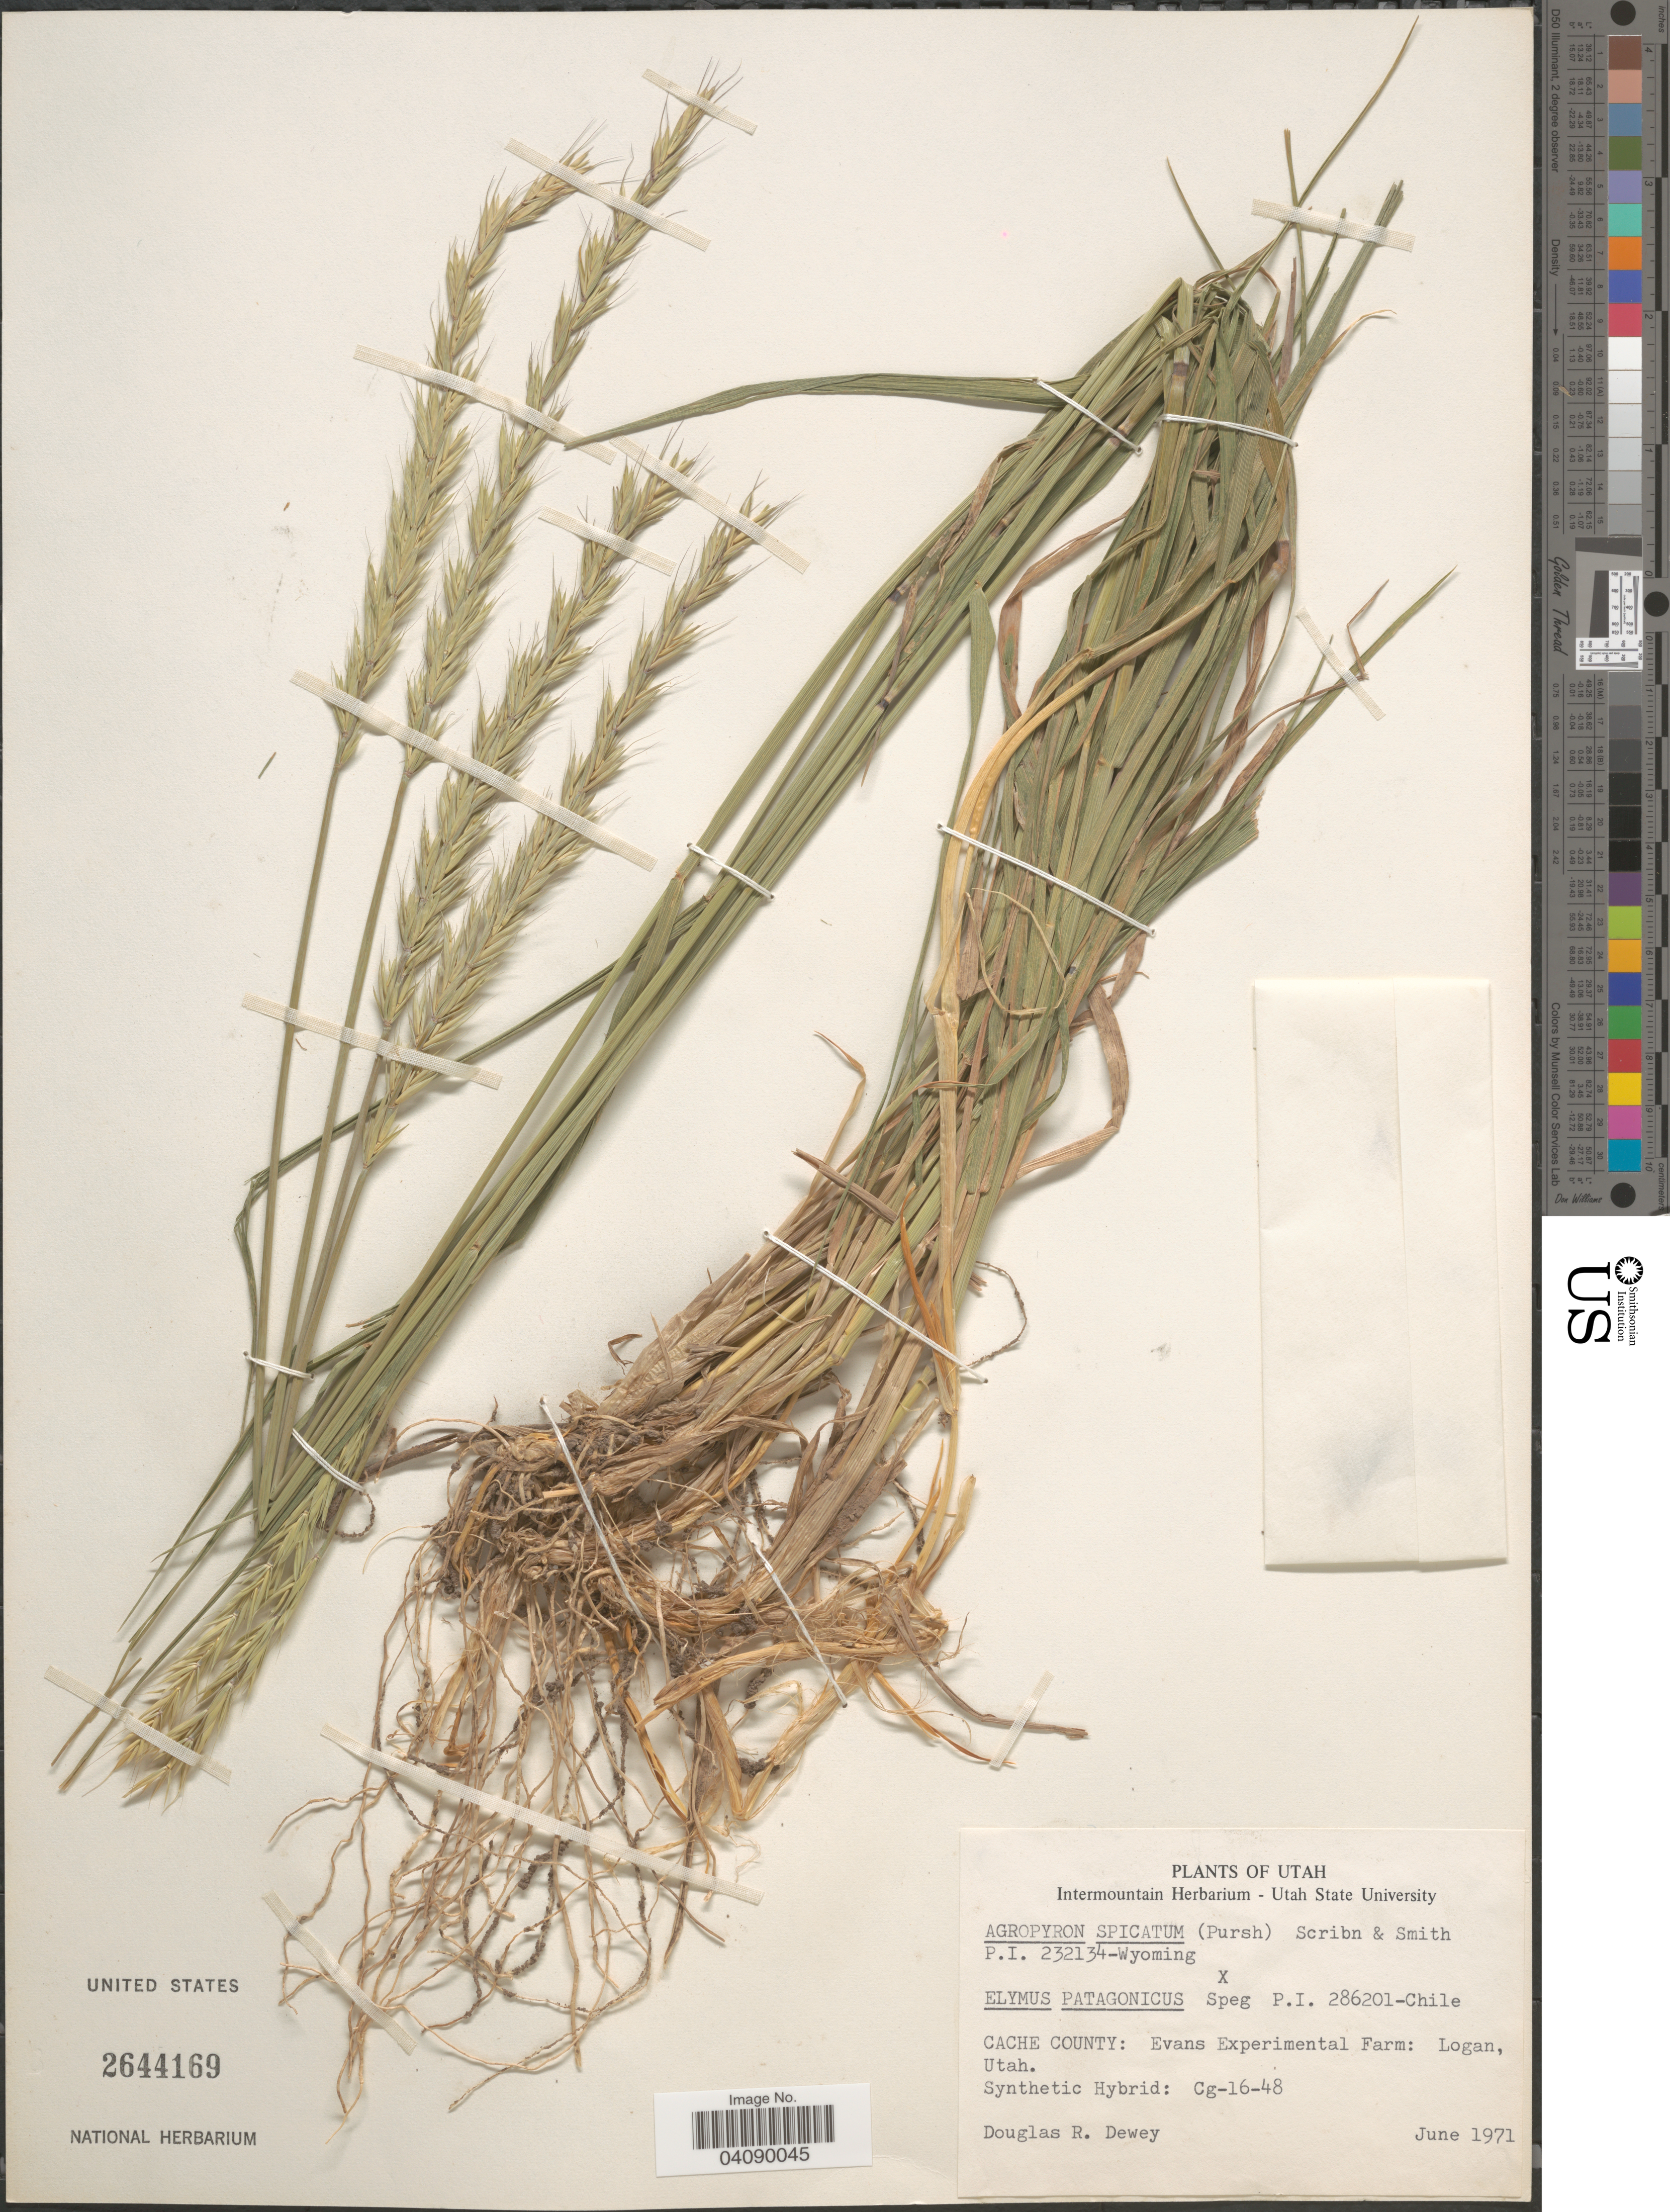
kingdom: Plantae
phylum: Tracheophyta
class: Liliopsida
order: Poales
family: Poaceae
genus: Agroelymus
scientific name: x Agroelymus sp.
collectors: D. Dewey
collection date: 1971-06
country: United States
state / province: Utah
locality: Cache County: Evans Experimental Farm: Logan.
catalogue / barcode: US 2644169